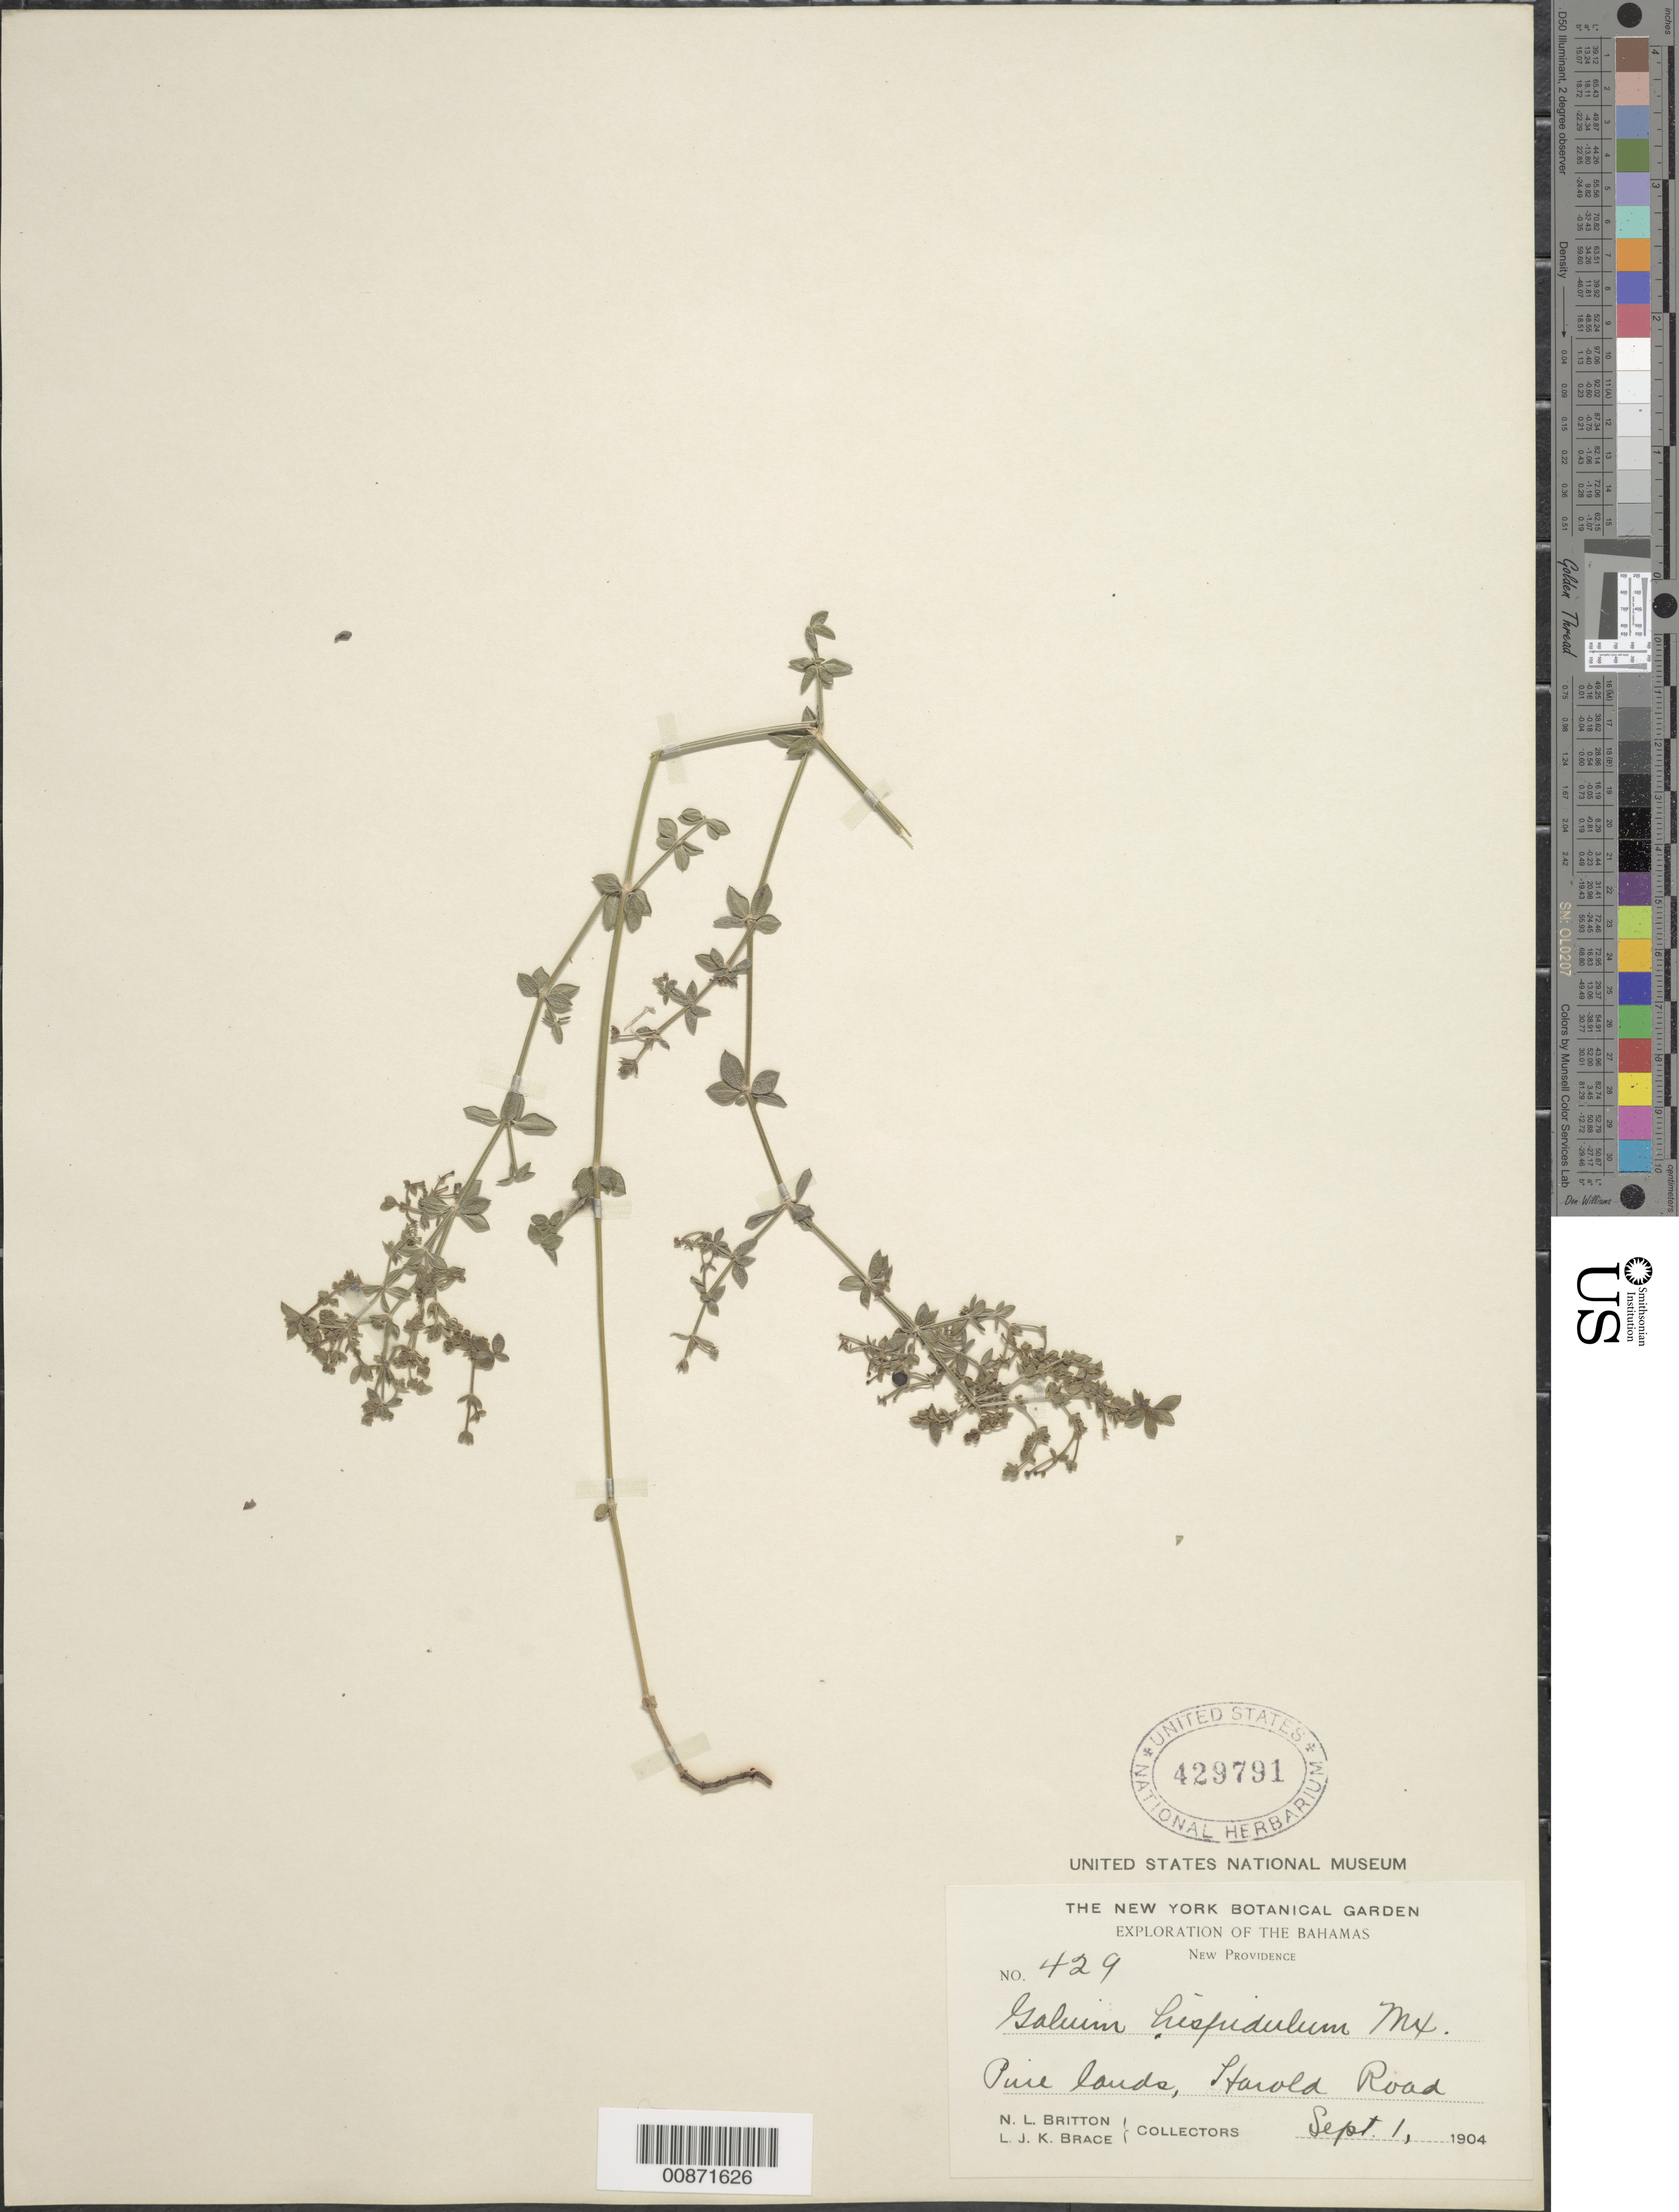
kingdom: Plantae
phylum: Tracheophyta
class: Magnoliopsida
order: Gentianales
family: Rubiaceae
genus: Galium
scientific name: Galium bermudense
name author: L.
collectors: N. Britton & L. J. K. Brace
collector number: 429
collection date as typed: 01 Sep 1904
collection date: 1904-09-01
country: Bahamas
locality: New Providence. Harold Road.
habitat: Pinelands, along road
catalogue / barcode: US 429791